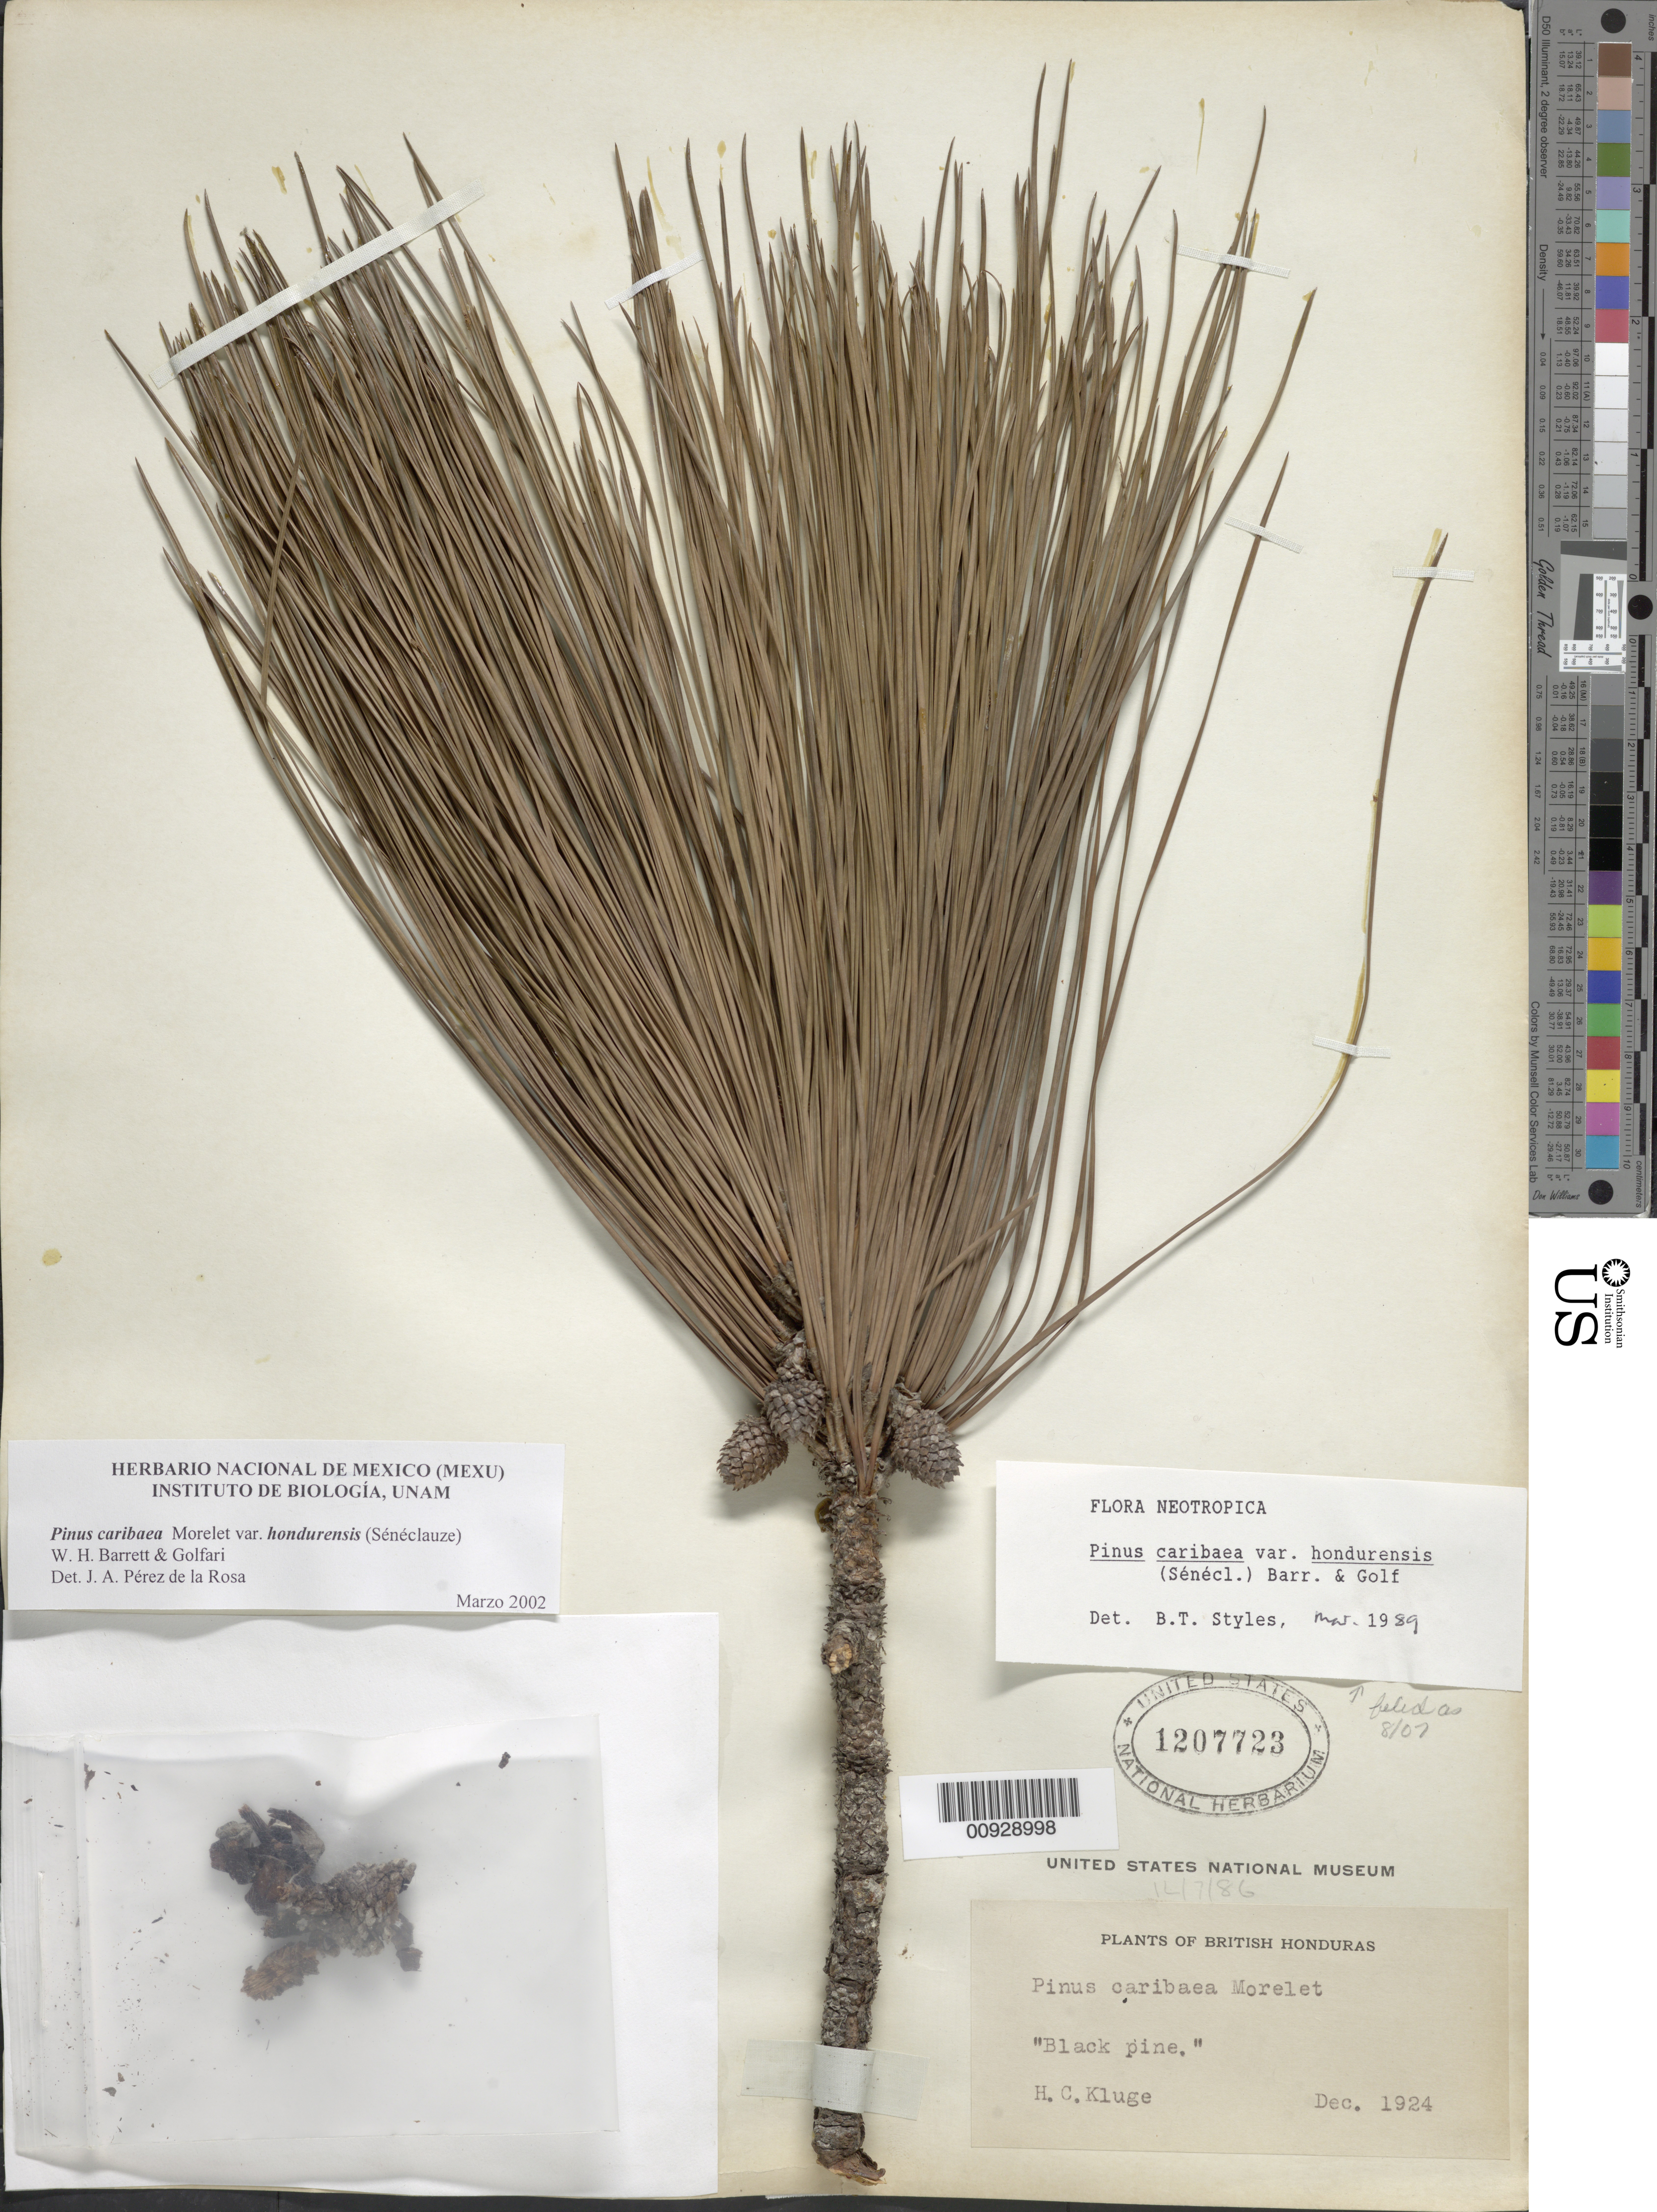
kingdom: Plantae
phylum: Tracheophyta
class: Pinopsida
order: Pinales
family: Pinaceae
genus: Pinus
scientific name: Pinus caribaea var. hondurensis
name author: (Sénécl.) W.H.G. Barrett & Golfari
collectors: H. C. Kluge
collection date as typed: Dec 1924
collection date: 1924-12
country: Belize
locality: British Honduras.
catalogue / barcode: US 1207723